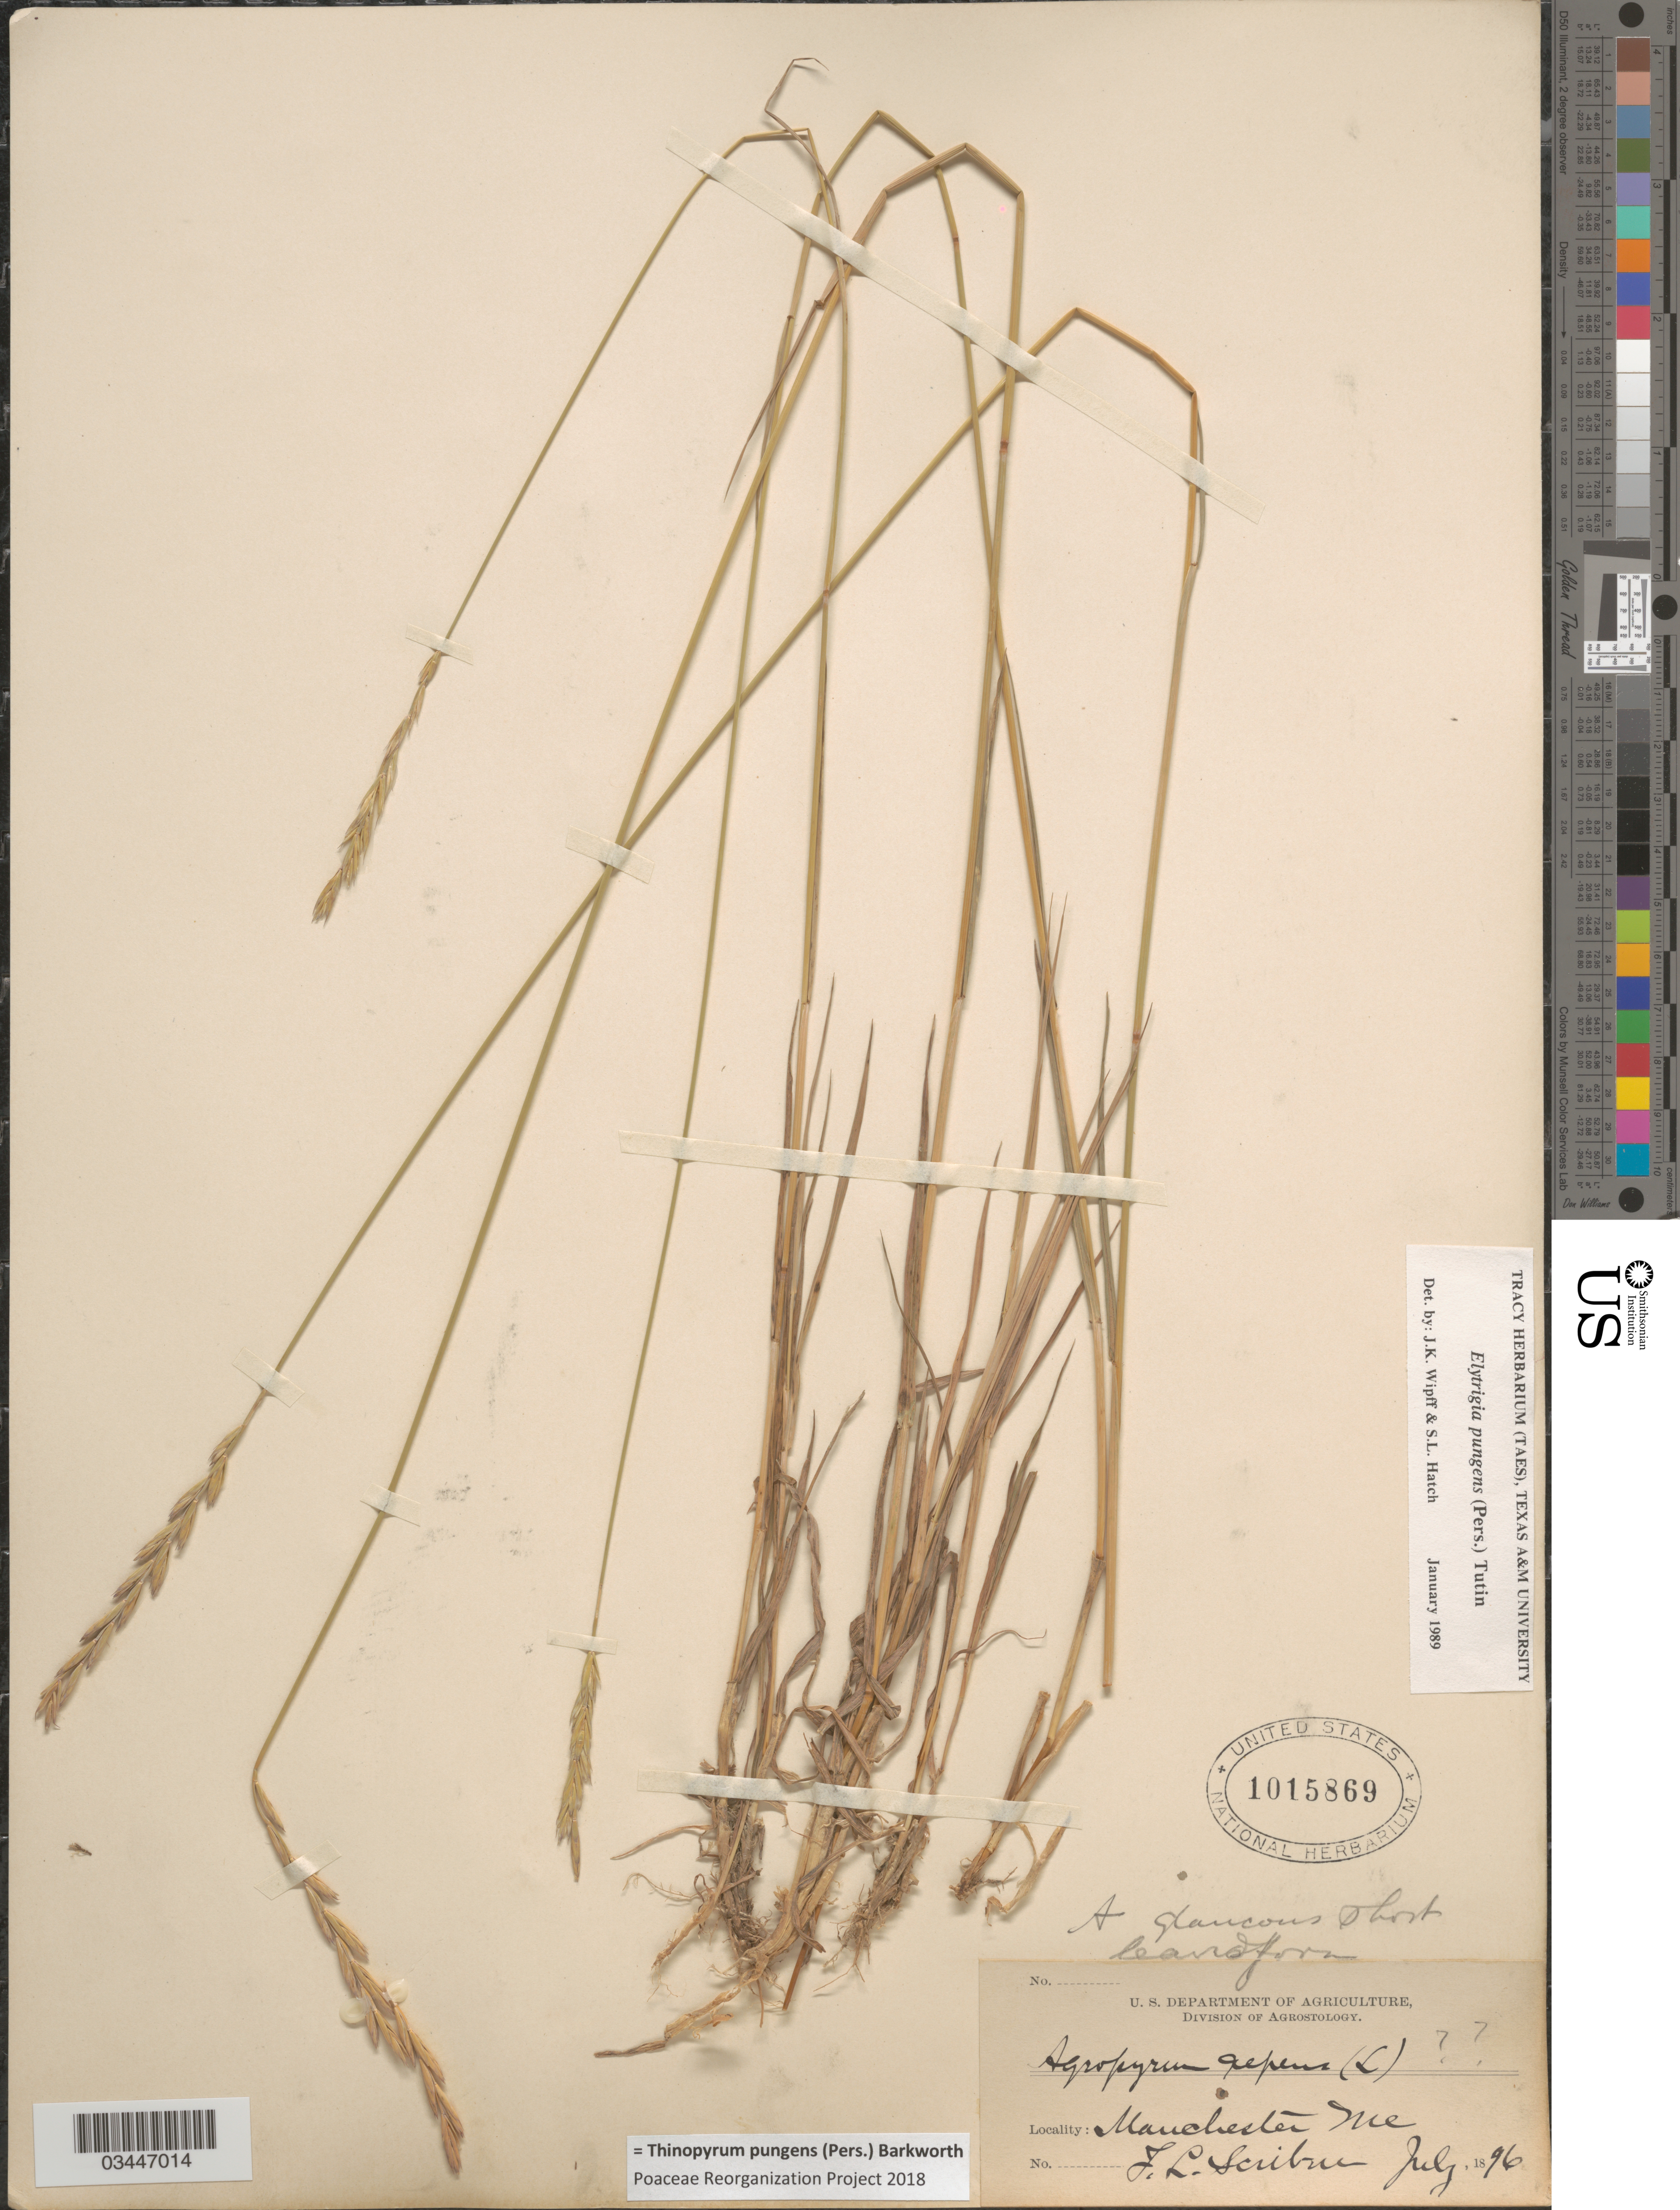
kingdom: Plantae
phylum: Tracheophyta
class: Liliopsida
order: Poales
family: Poaceae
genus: Thinopyrum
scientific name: Thinopyrum pungens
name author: (Pers.) Barkworth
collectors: F. L. Scribner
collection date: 1896-07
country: United States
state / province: Maine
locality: Manchester.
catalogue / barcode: US 1015869